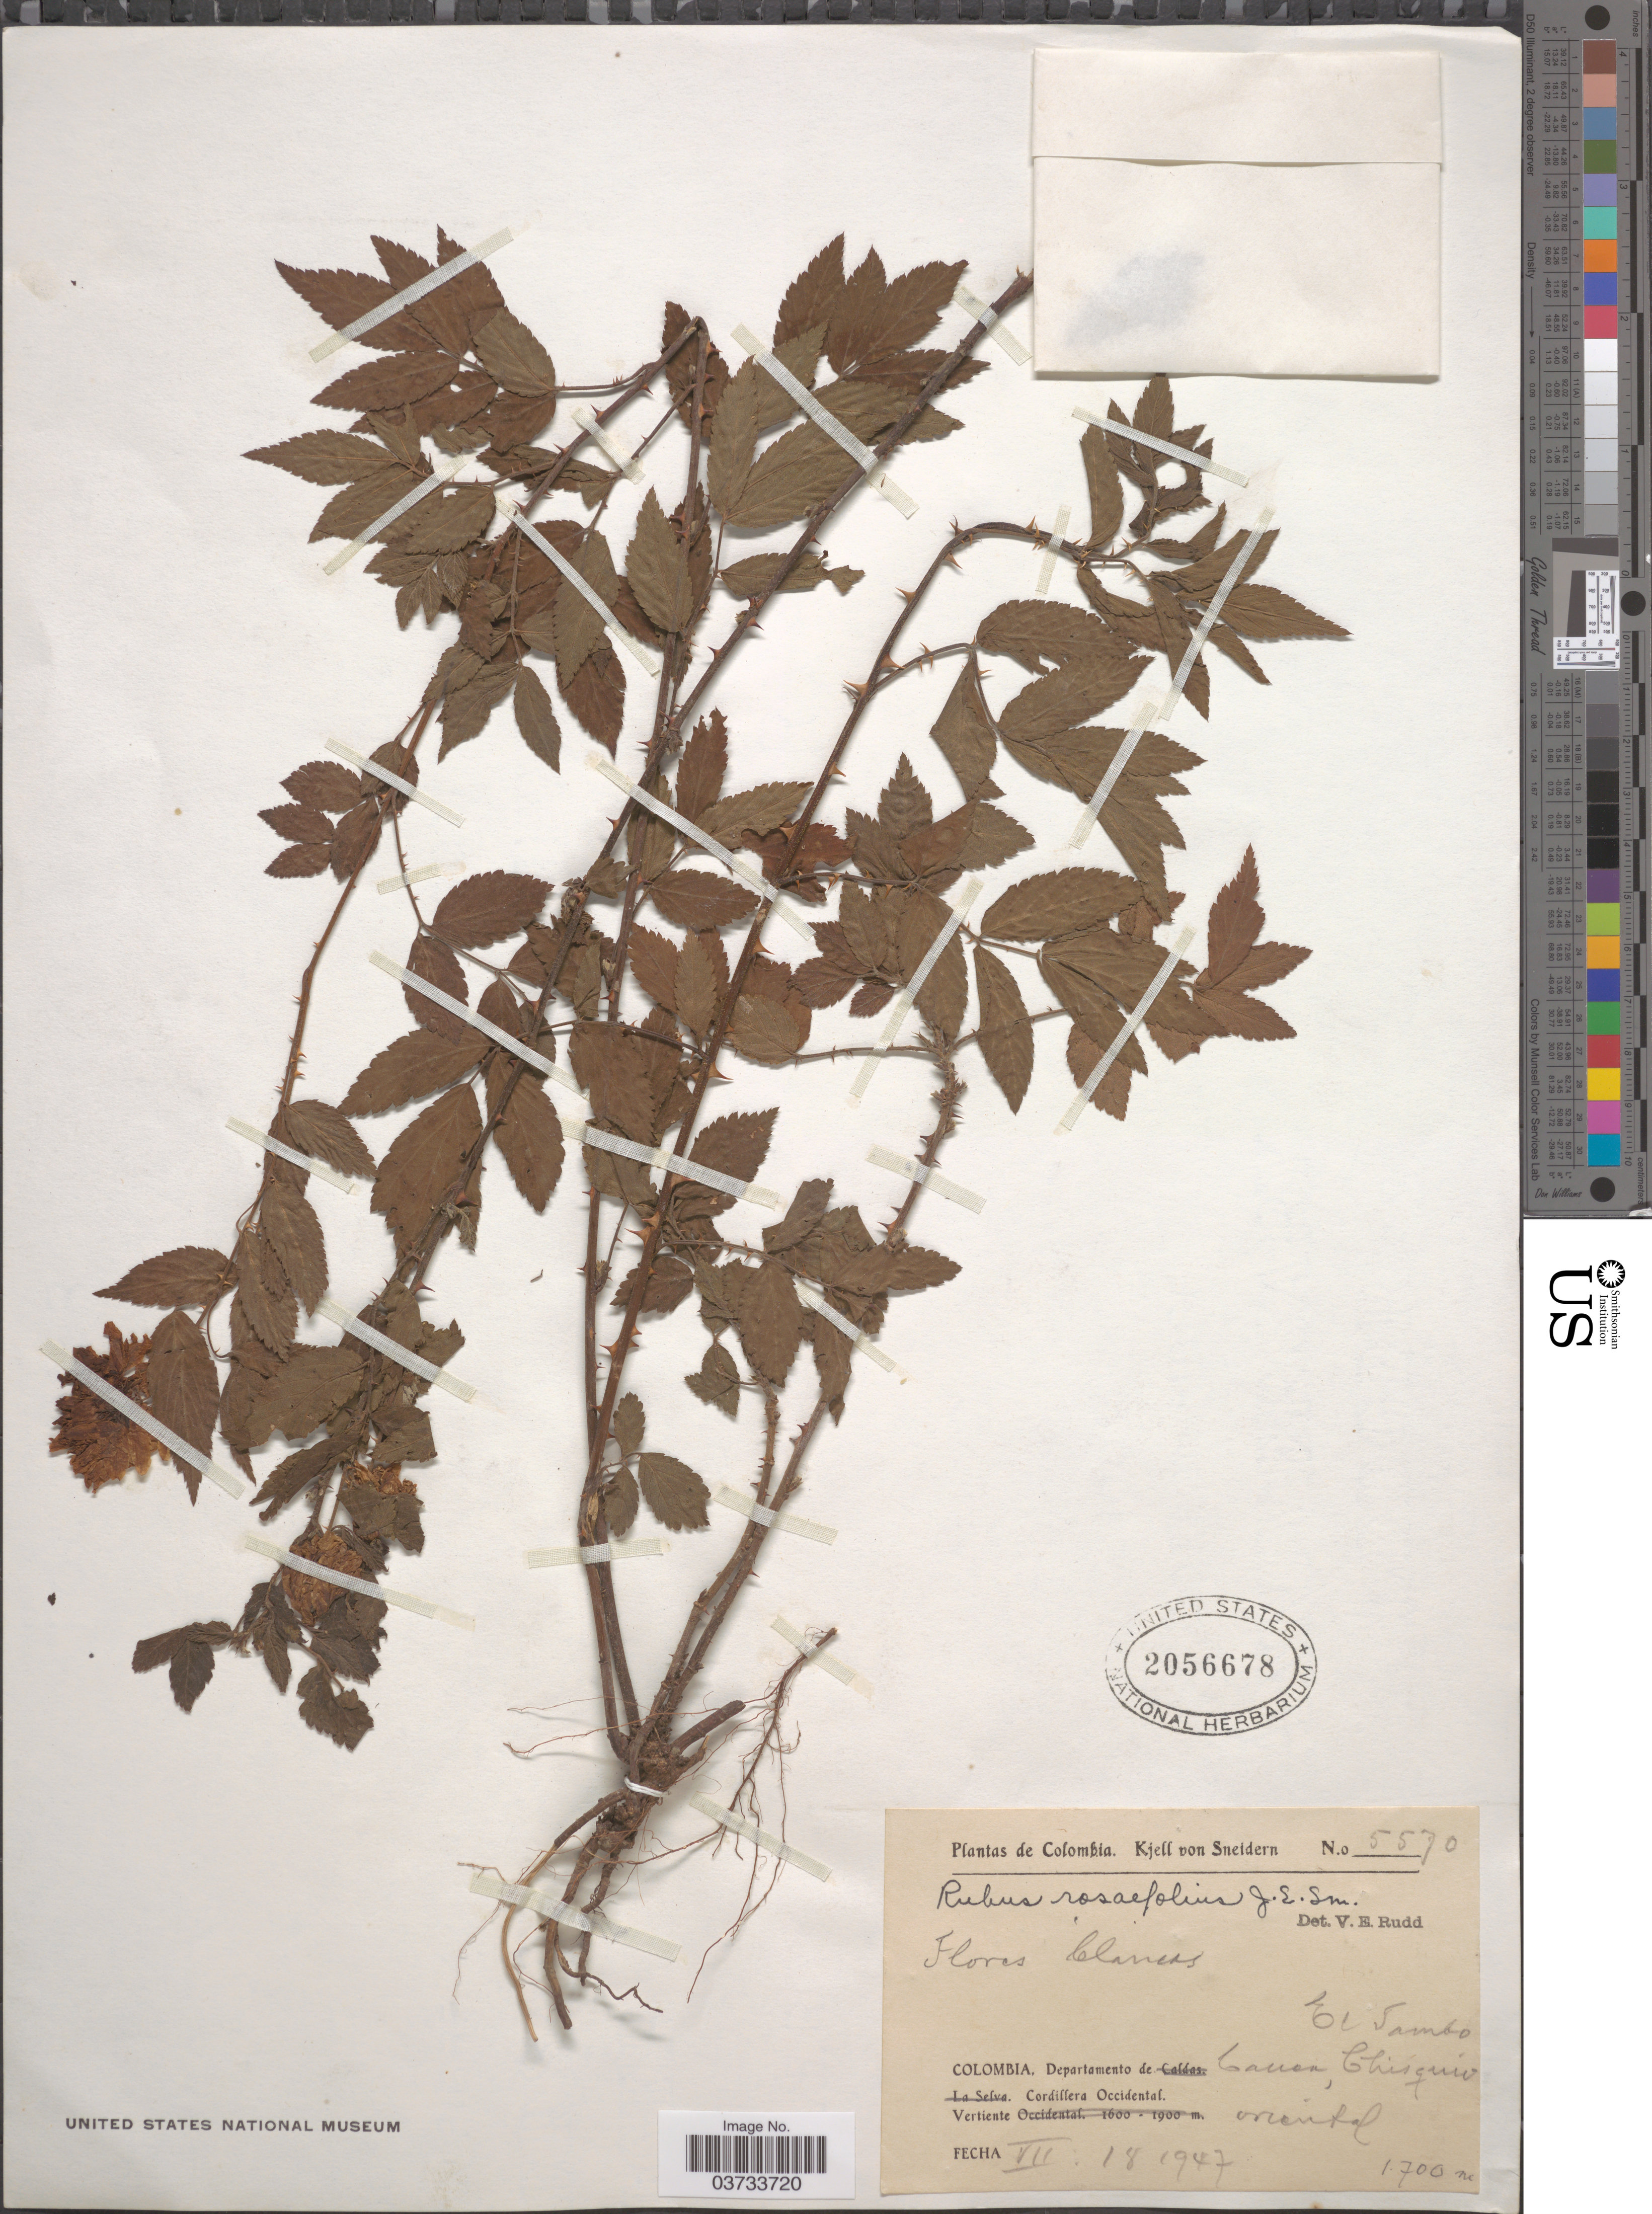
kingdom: Plantae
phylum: Tracheophyta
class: Magnoliopsida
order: Rosales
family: Rosaceae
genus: Rubus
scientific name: Rubus rosifolius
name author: Sm.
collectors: K. von Sneidern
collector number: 5570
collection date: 1947-07-18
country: Colombia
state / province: Cauca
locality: Departamento de Cauca. El Tambo, Chisquio. Cordillera Occidental. Vertiente oriental.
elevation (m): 1700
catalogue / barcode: US 2056678